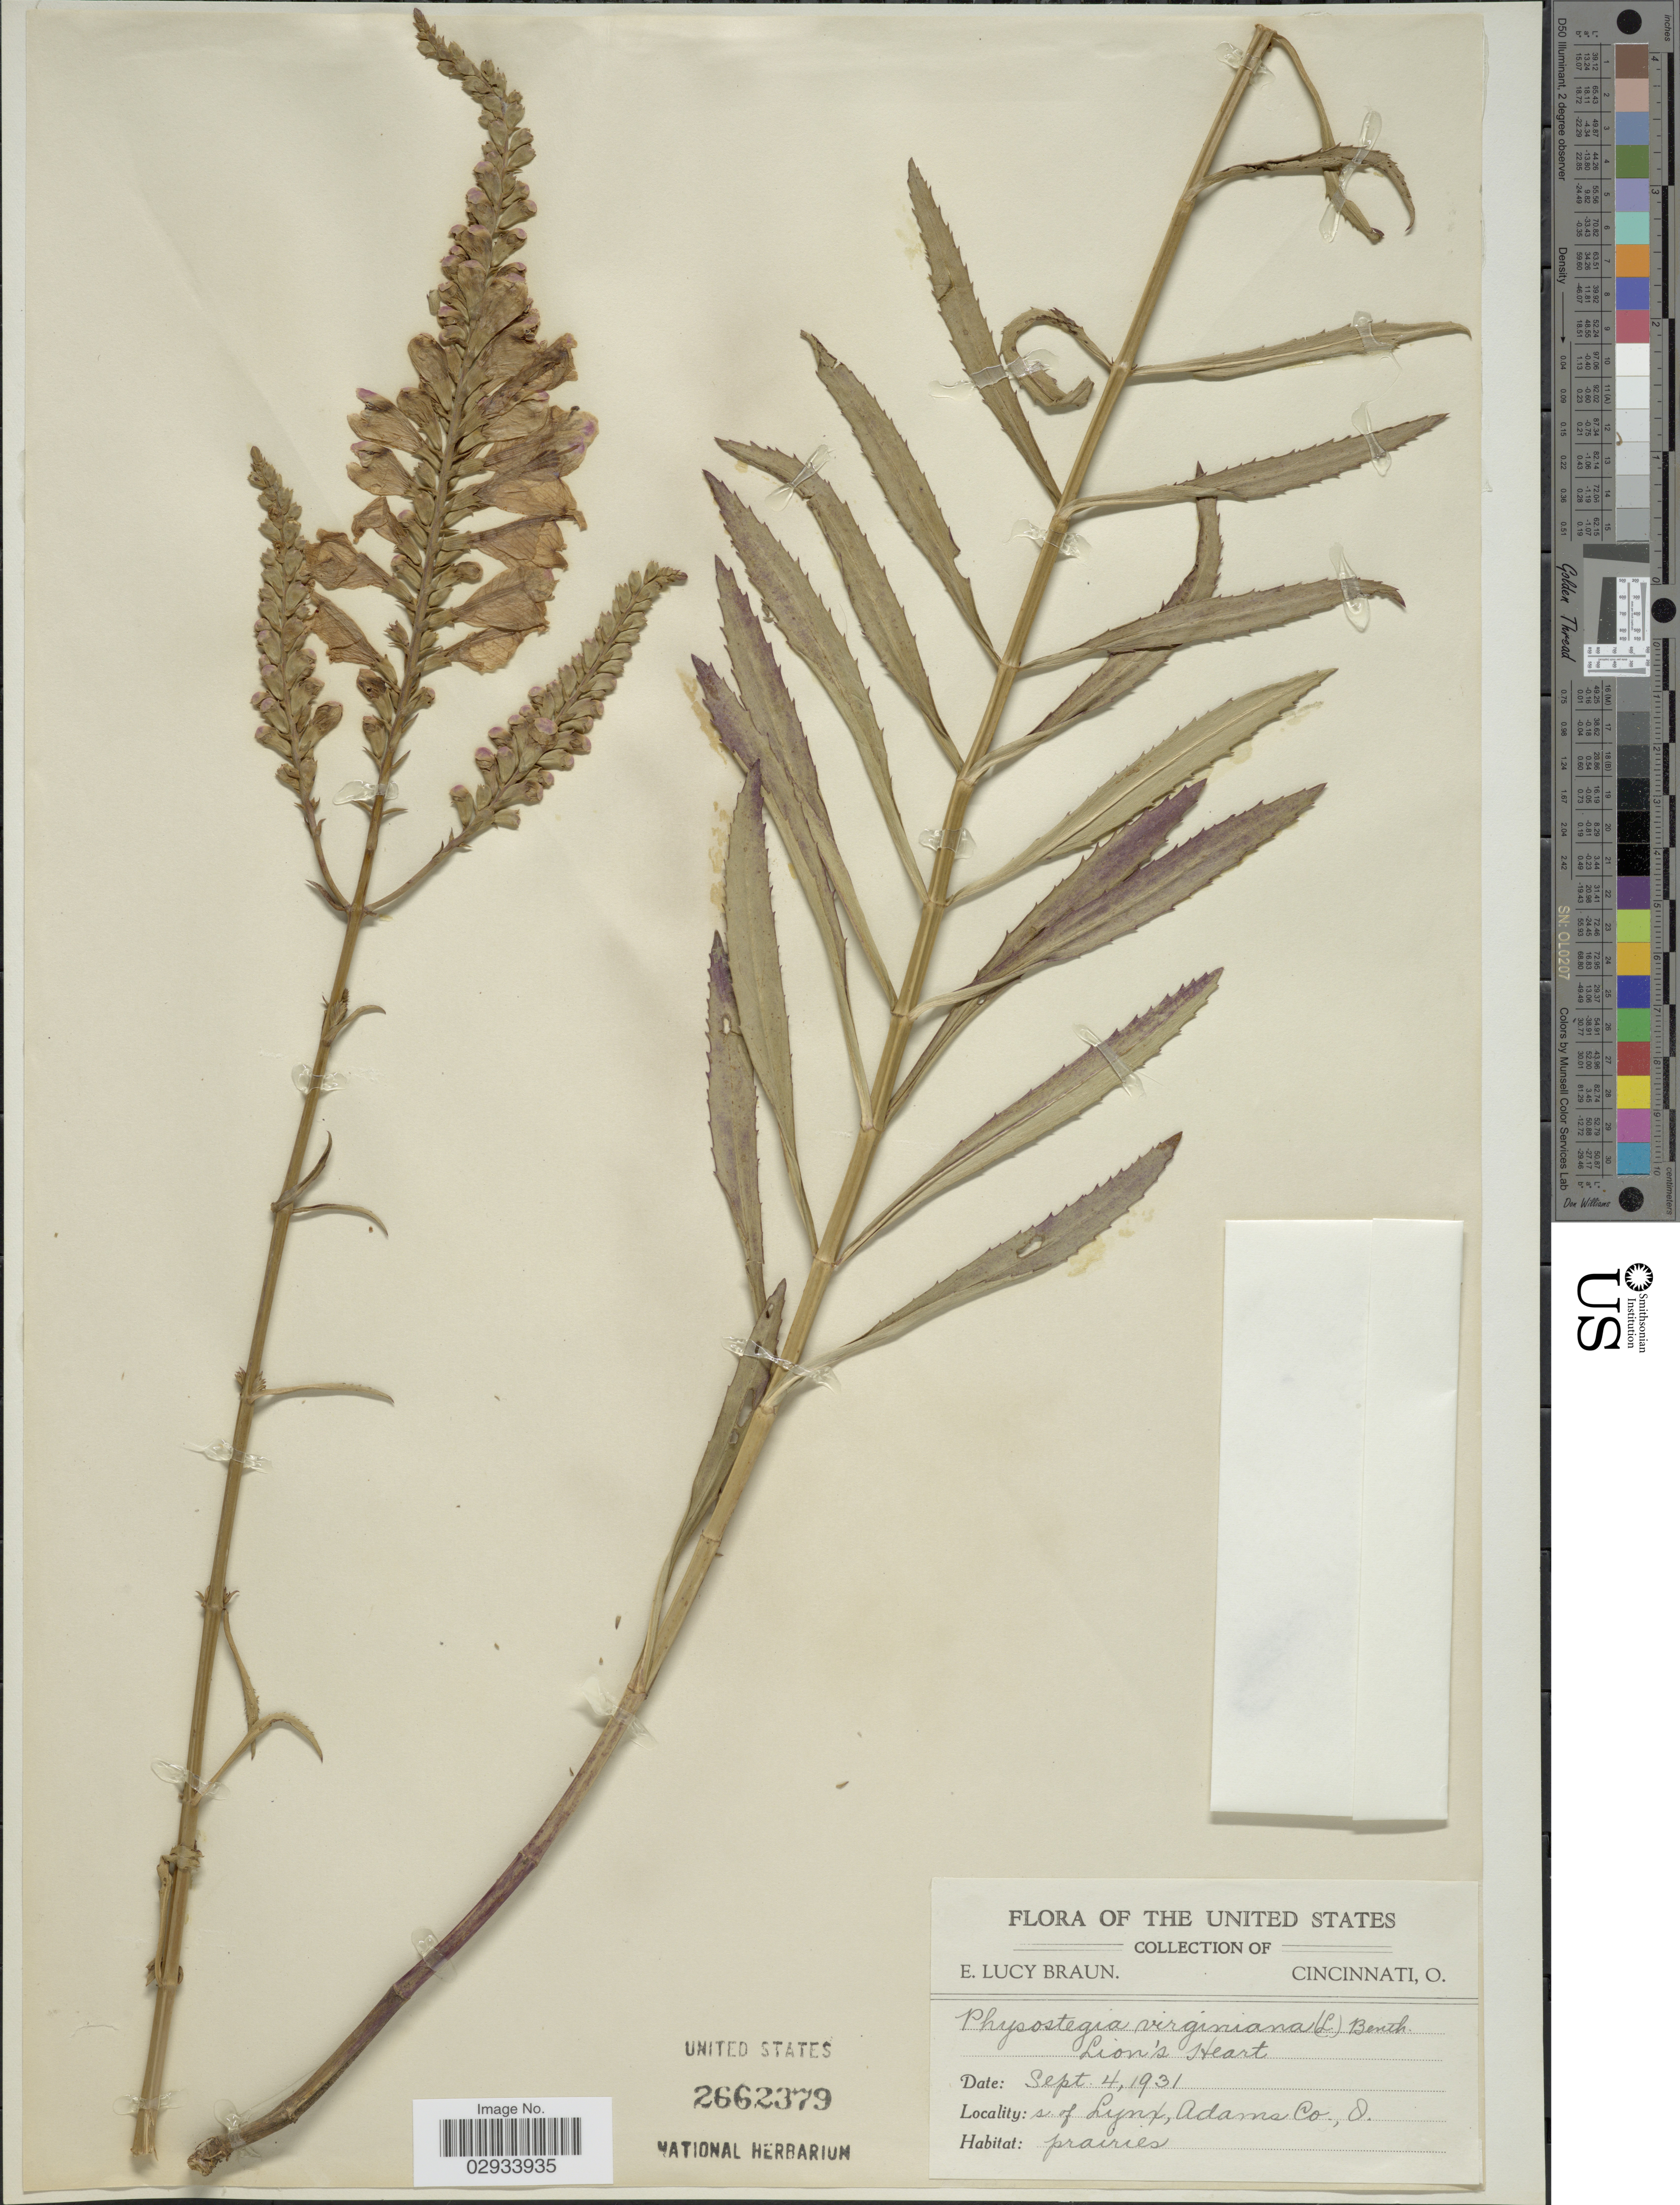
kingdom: Plantae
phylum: Tracheophyta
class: Magnoliopsida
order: Lamiales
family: Lamiaceae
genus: Physostegia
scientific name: Physostegia virginiana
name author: (L.) Benth.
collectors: E. L. Braun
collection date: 1931-09-04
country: United States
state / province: Ohio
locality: S. of Lynx, Adams Co., O.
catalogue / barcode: US 2662379